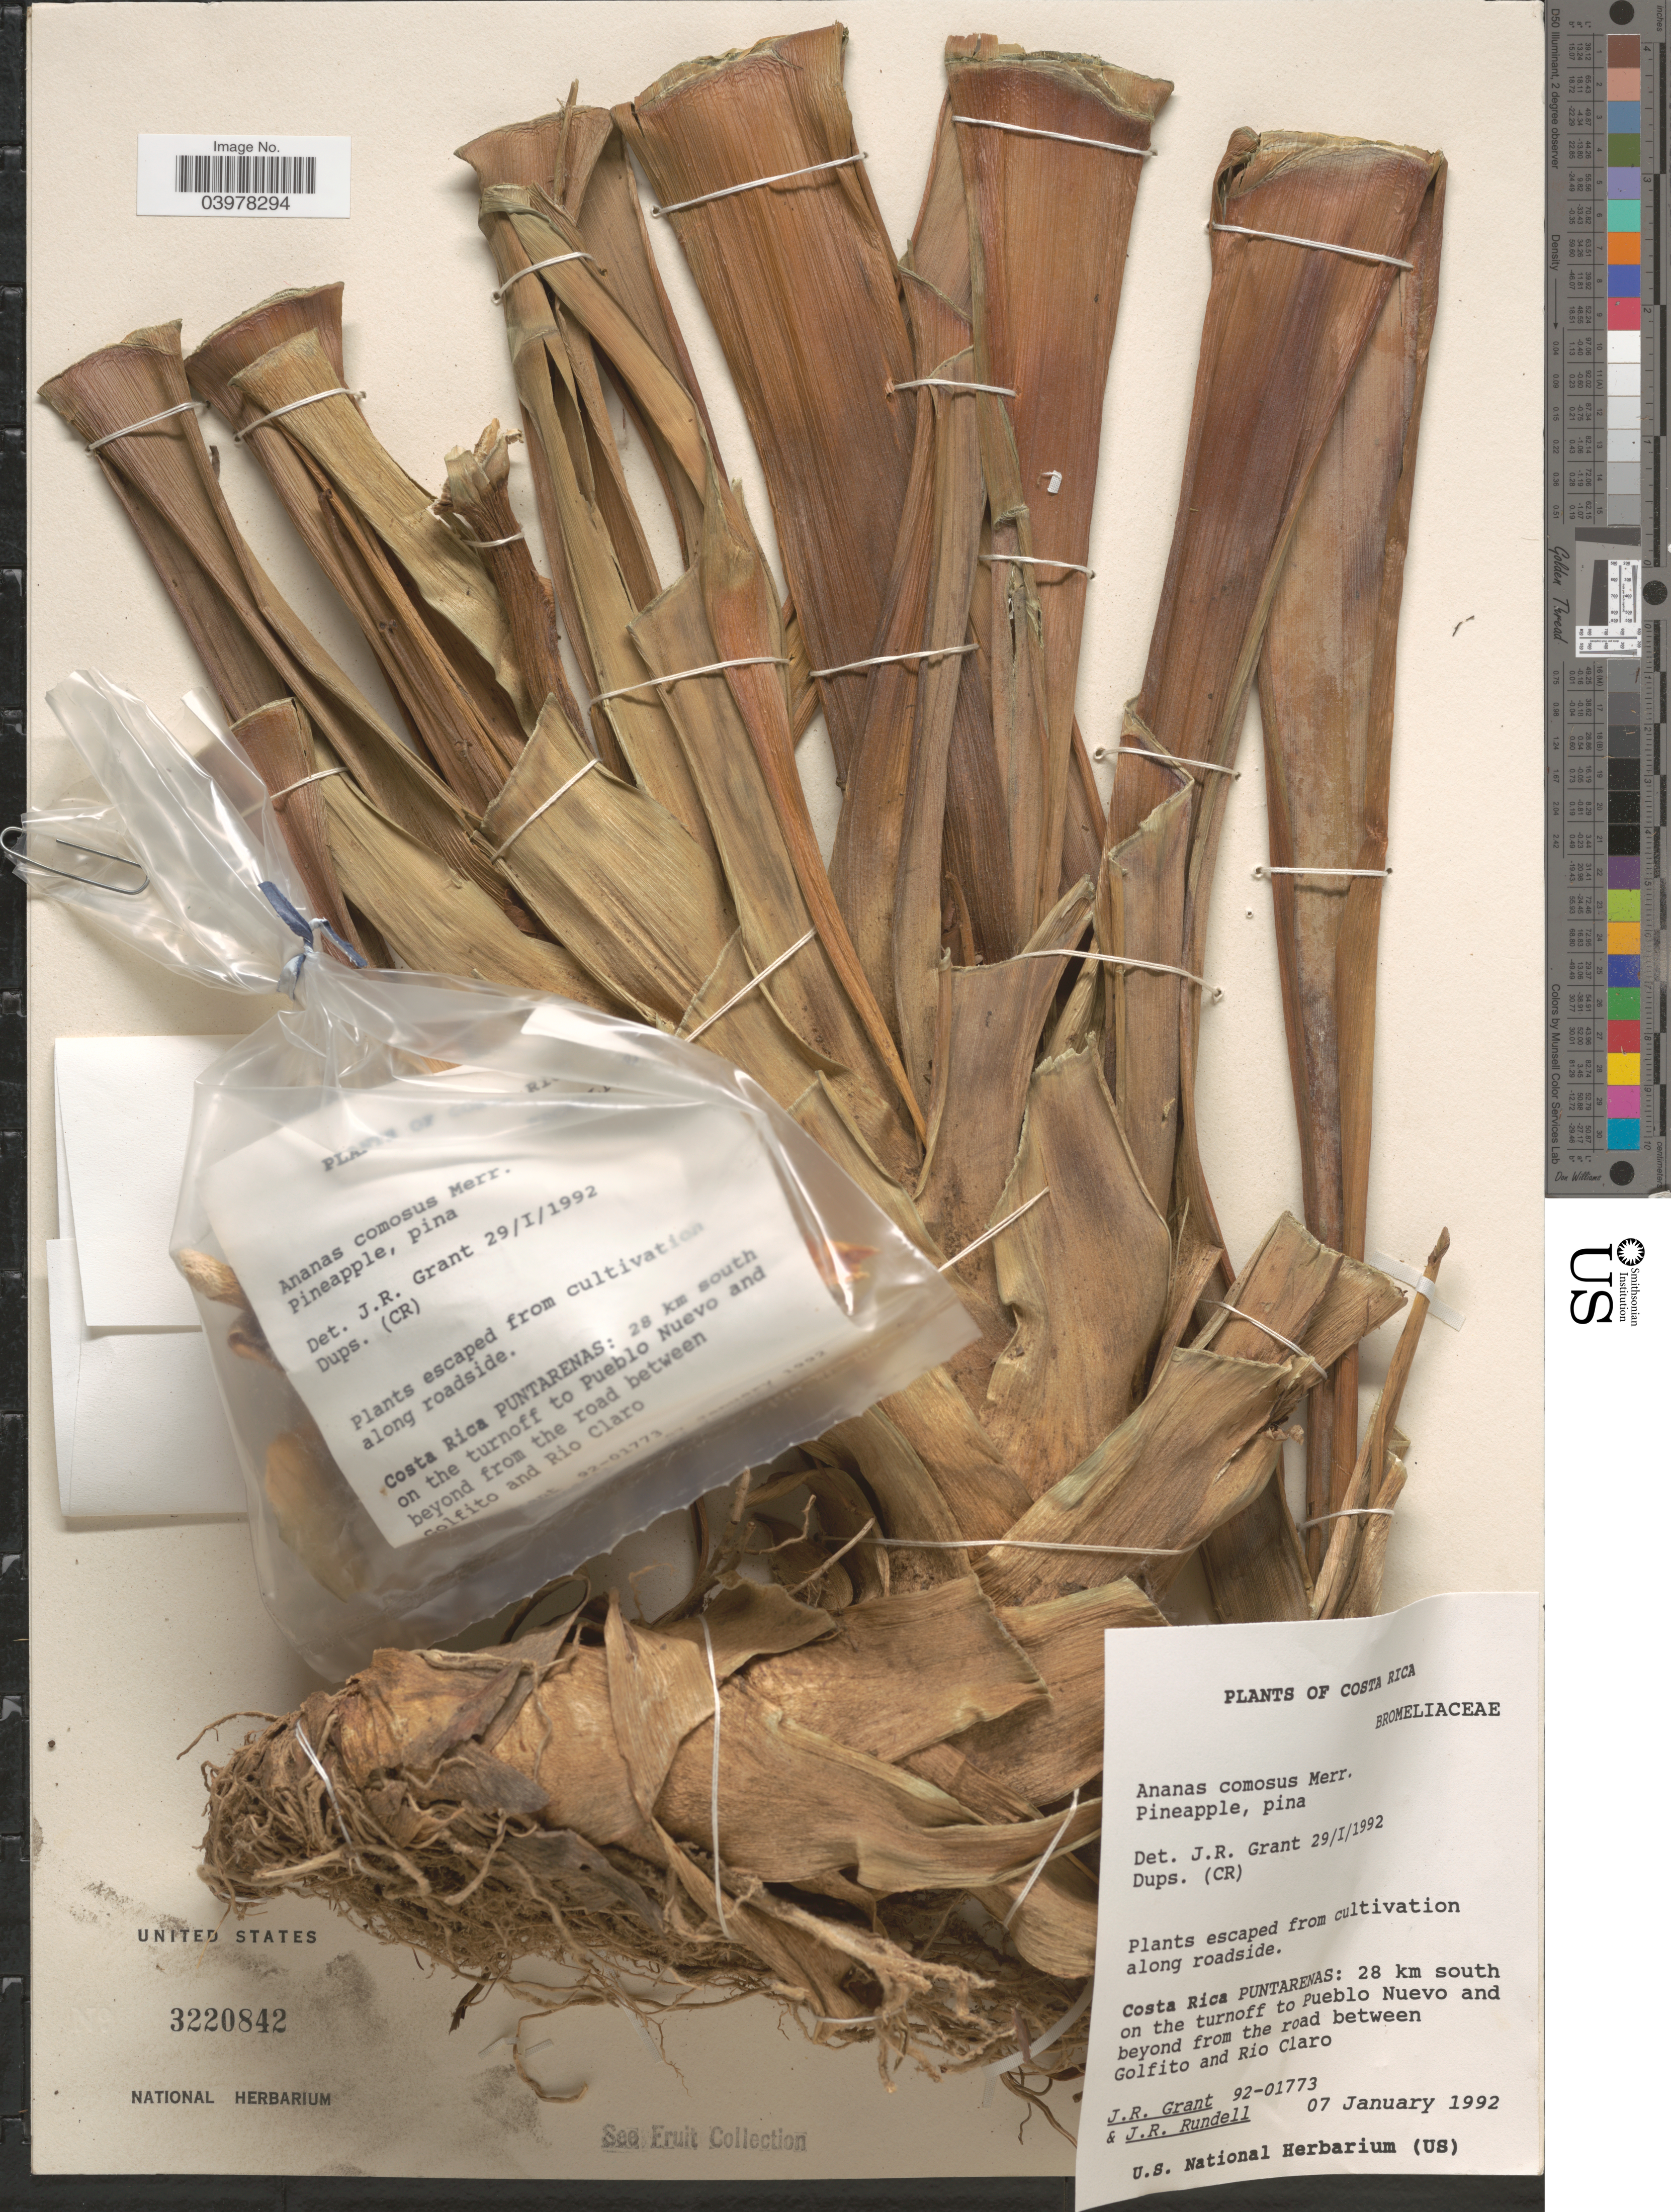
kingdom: Plantae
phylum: Tracheophyta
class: Liliopsida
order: Poales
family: Bromeliaceae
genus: Ananas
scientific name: Ananas comosus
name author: (L.) Merr.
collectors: J. Grant & J. R. Rundell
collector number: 92-01773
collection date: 1992-01-07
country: Costa Rica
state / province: Puntarenas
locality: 28 km south on the turnoff to Pueblo Nuevo and beyond from the road between Golfito and Rio Claro.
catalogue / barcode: US 3220842